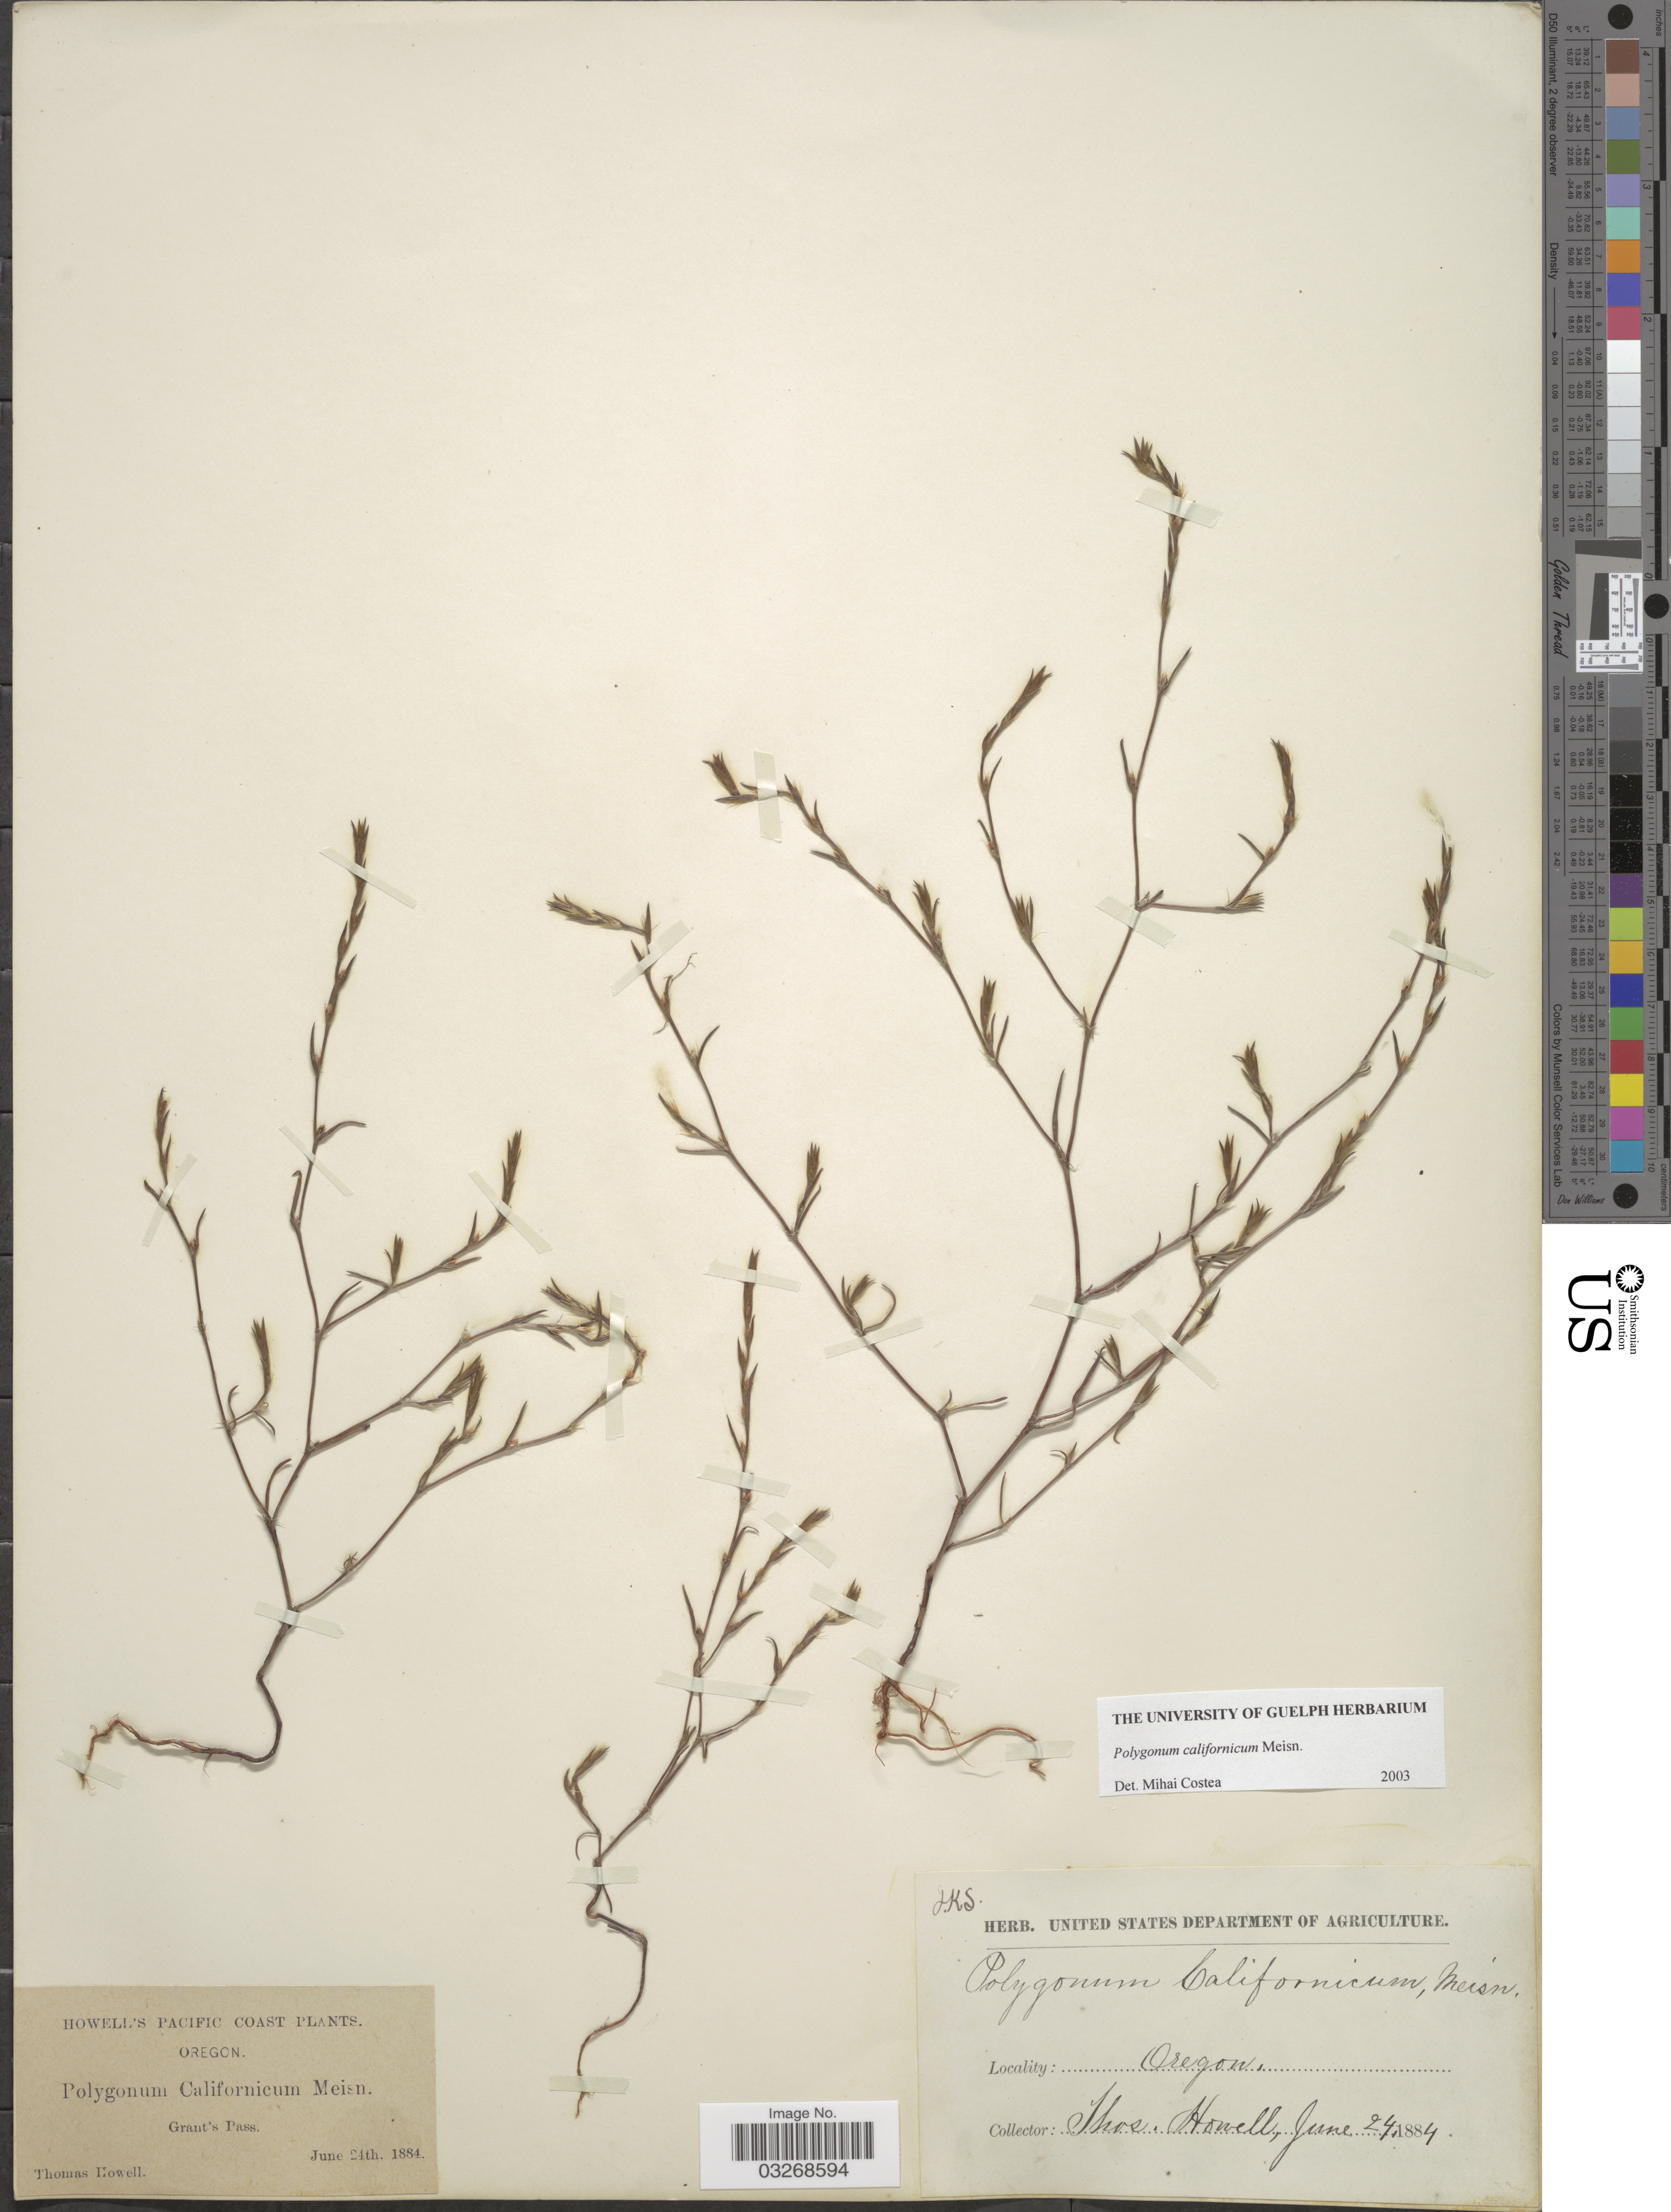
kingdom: Plantae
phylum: Tracheophyta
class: Magnoliopsida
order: Caryophyllales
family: Polygonaceae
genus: Polygonum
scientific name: Polygonum californicum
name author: Meisn.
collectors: T. Howell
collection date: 1884-06-24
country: United States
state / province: Oregon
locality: Pacific Coast. Grant's Pass.